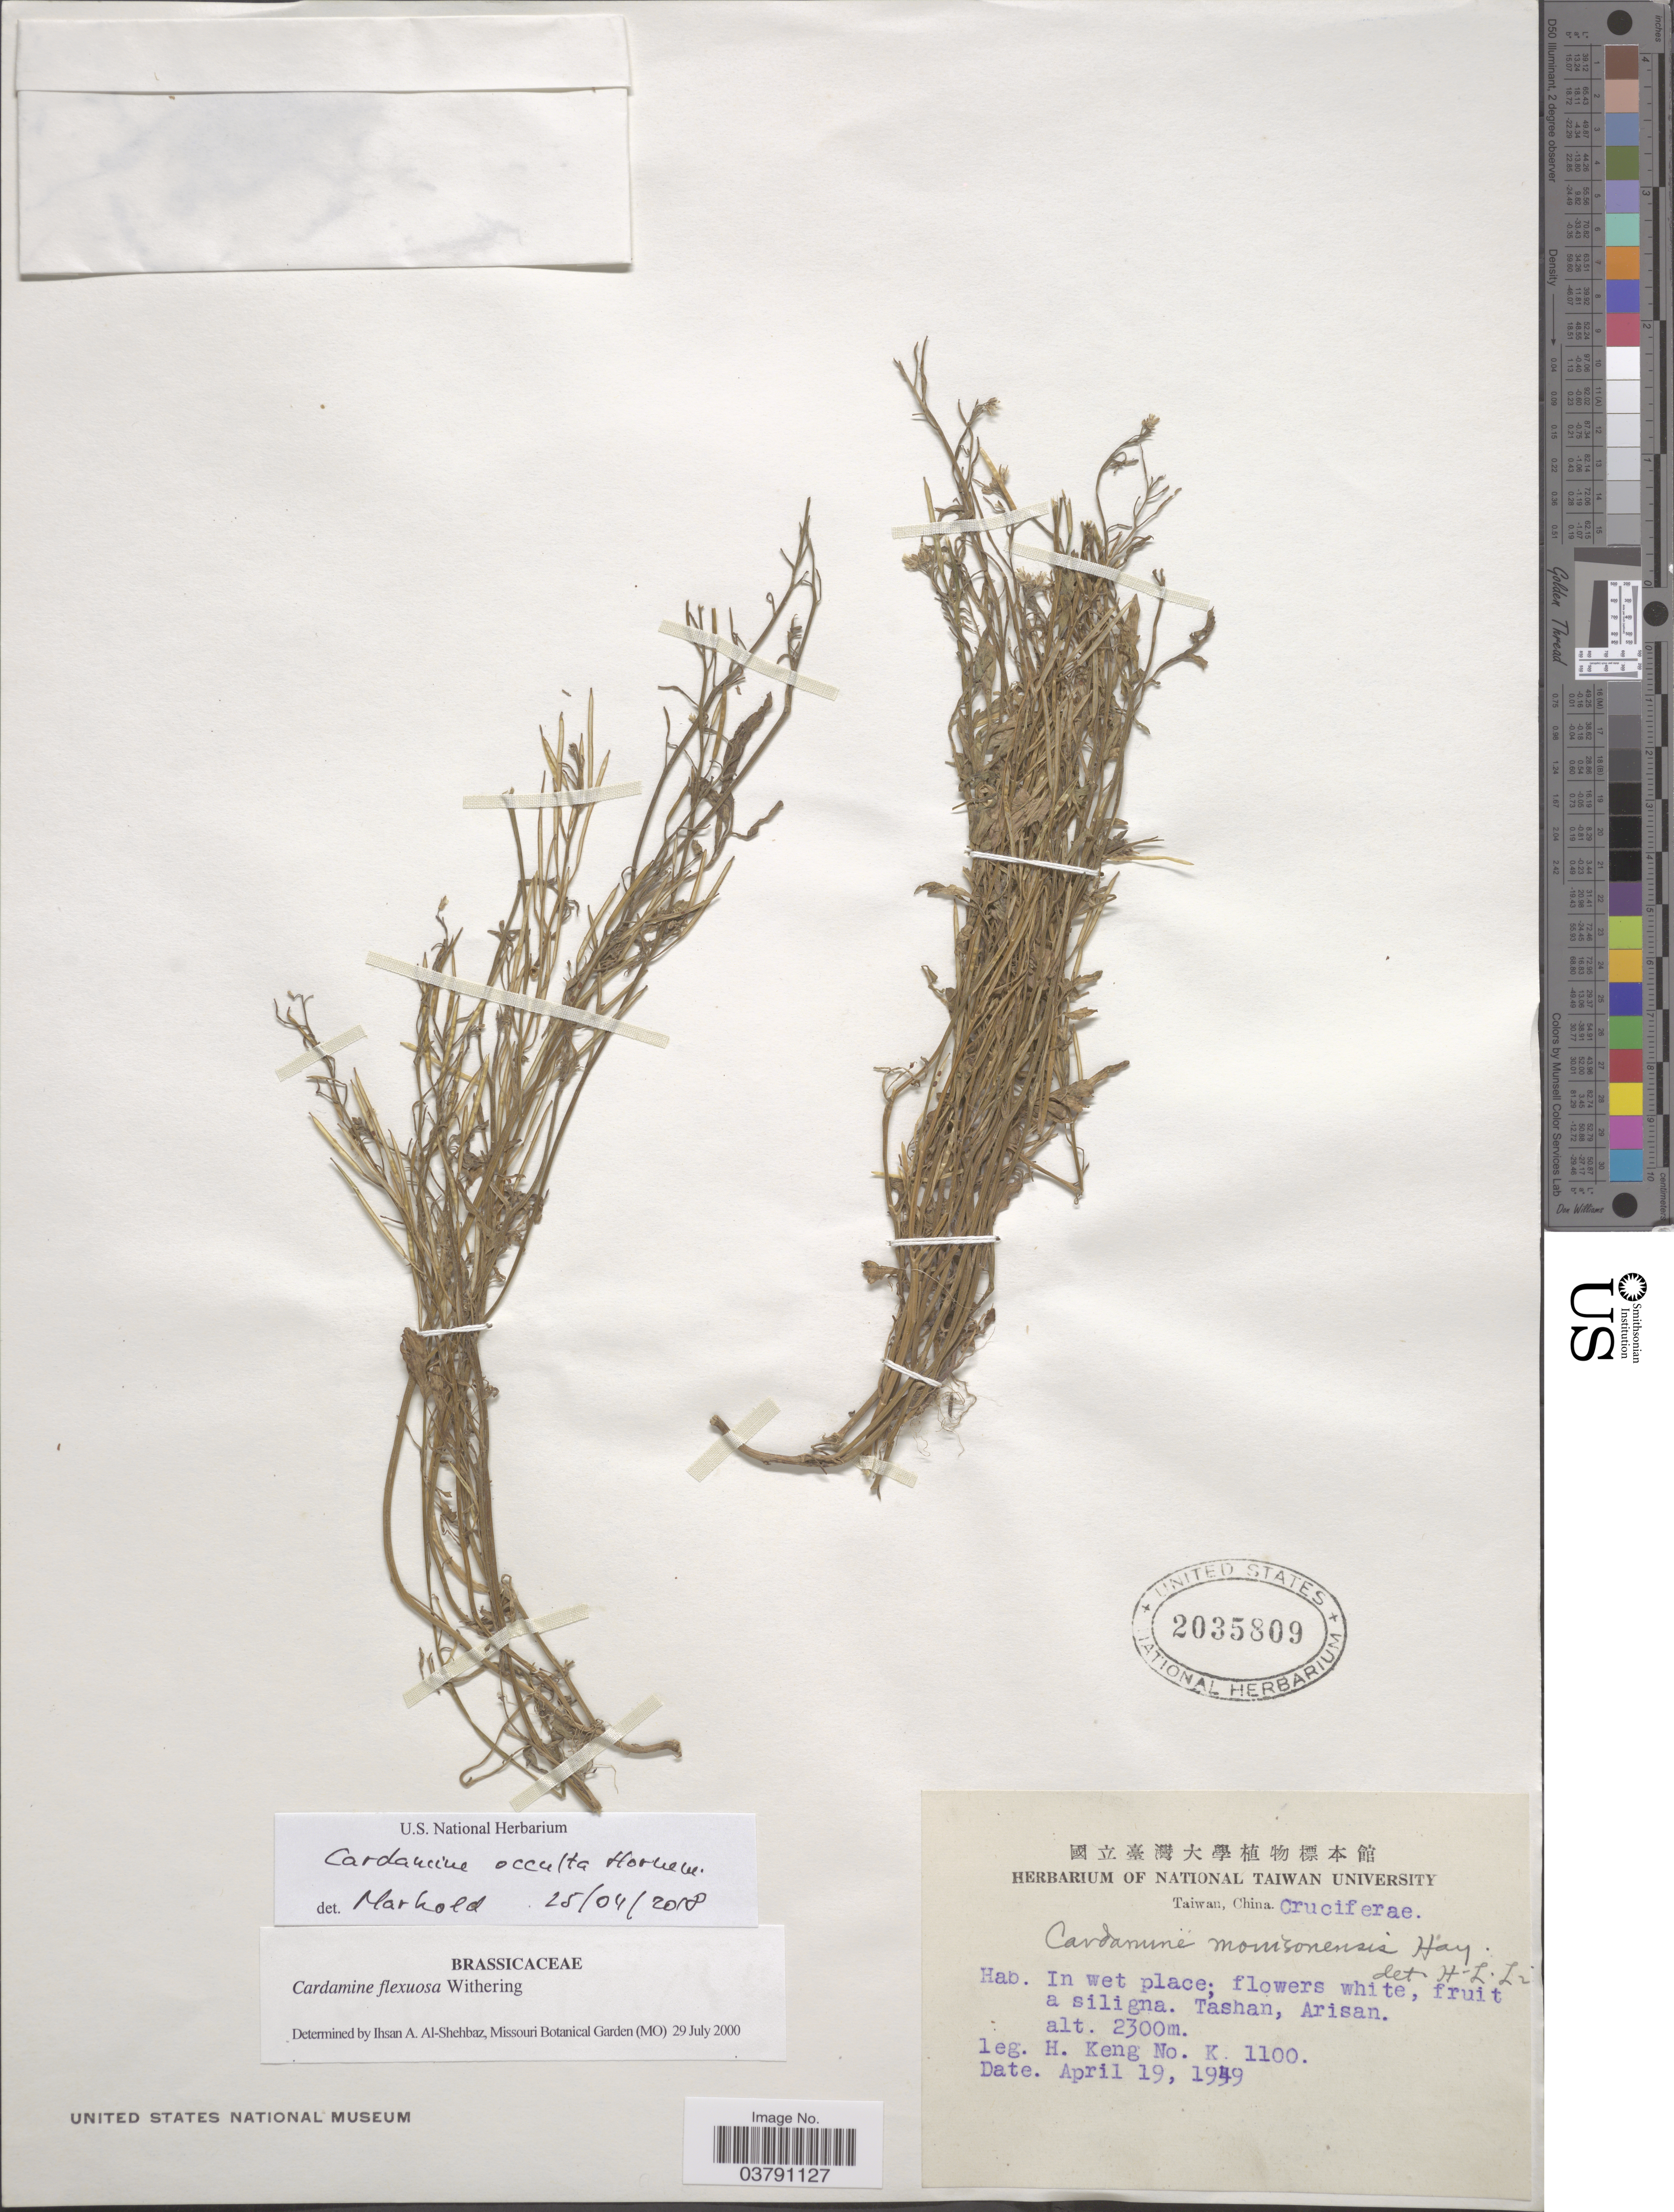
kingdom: Plantae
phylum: Tracheophyta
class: Magnoliopsida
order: Brassicales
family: Brassicaceae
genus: Cardamine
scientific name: Cardamine occulta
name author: Hornem.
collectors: H. Keng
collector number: K1100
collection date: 1949-04-19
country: Taiwan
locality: Tashan, Arisan.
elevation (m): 2300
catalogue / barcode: US 2035809